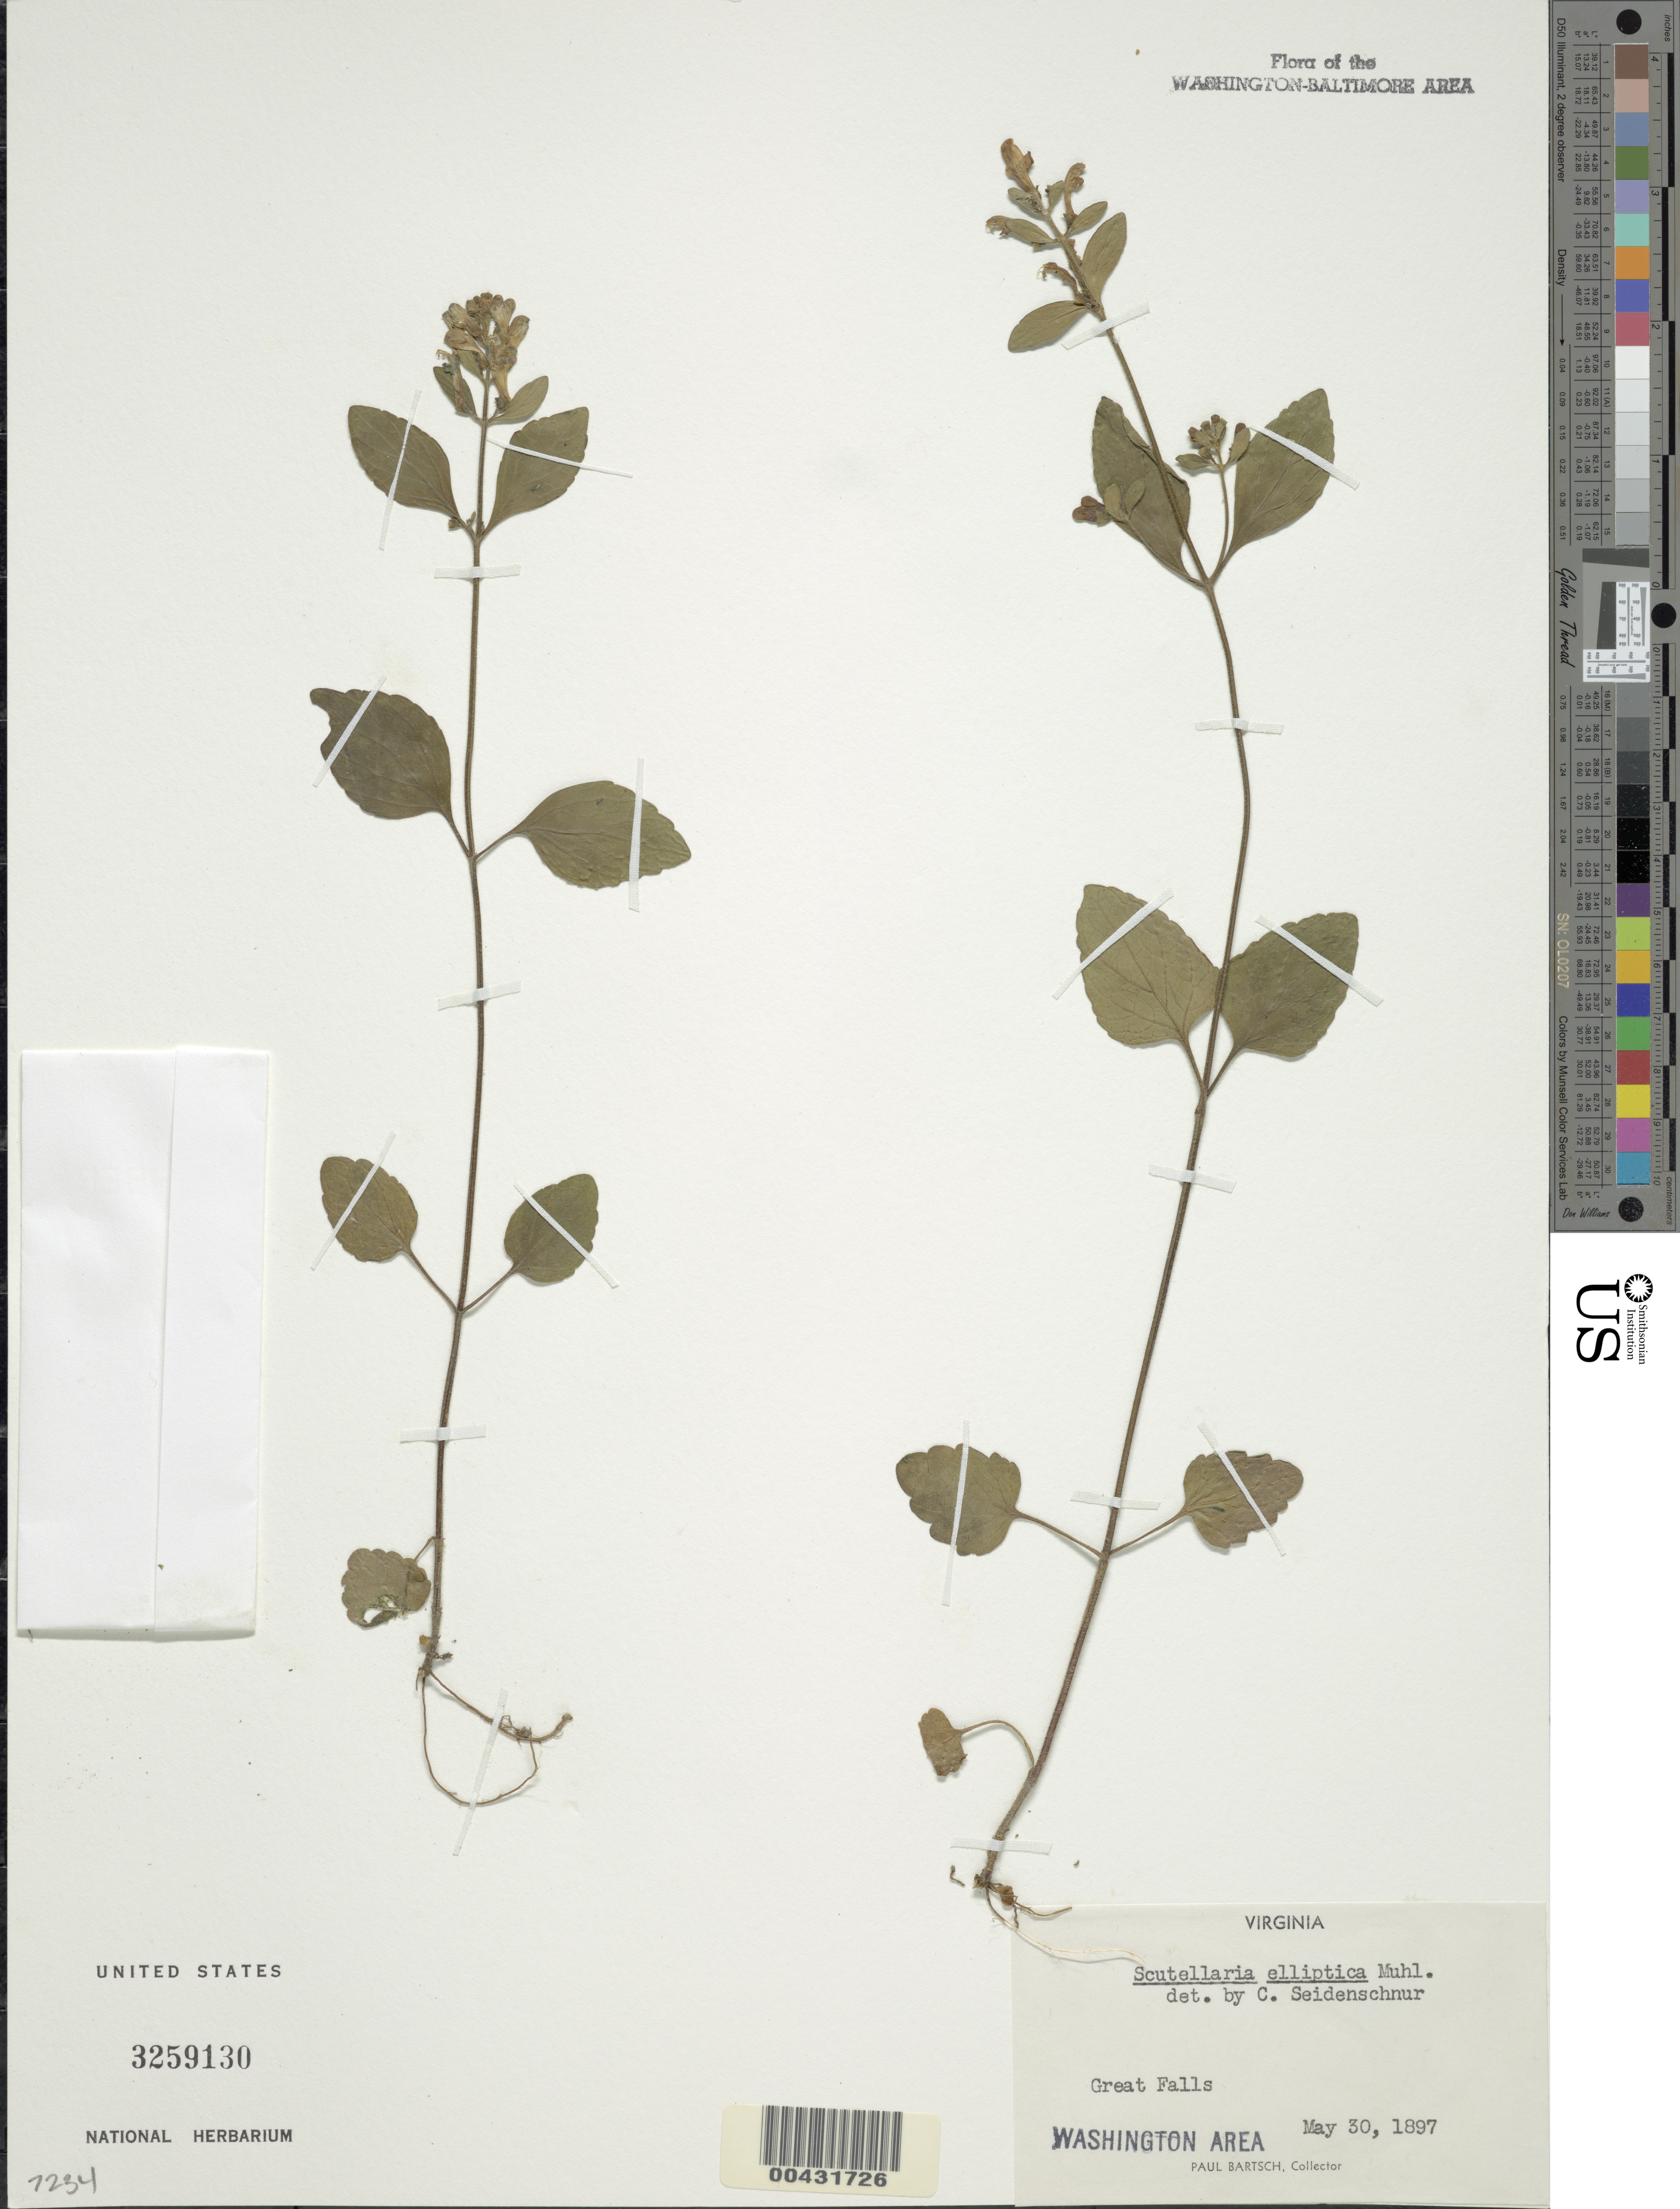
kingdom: Plantae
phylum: Tracheophyta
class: Magnoliopsida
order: Lamiales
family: Lamiaceae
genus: Scutellaria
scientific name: Scutellaria elliptica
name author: Muhl.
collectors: P. Bartsch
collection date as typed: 30 May 1897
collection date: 1897-05-30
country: United States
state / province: Virginia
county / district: Fairfax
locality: Great Falls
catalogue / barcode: US 3259130